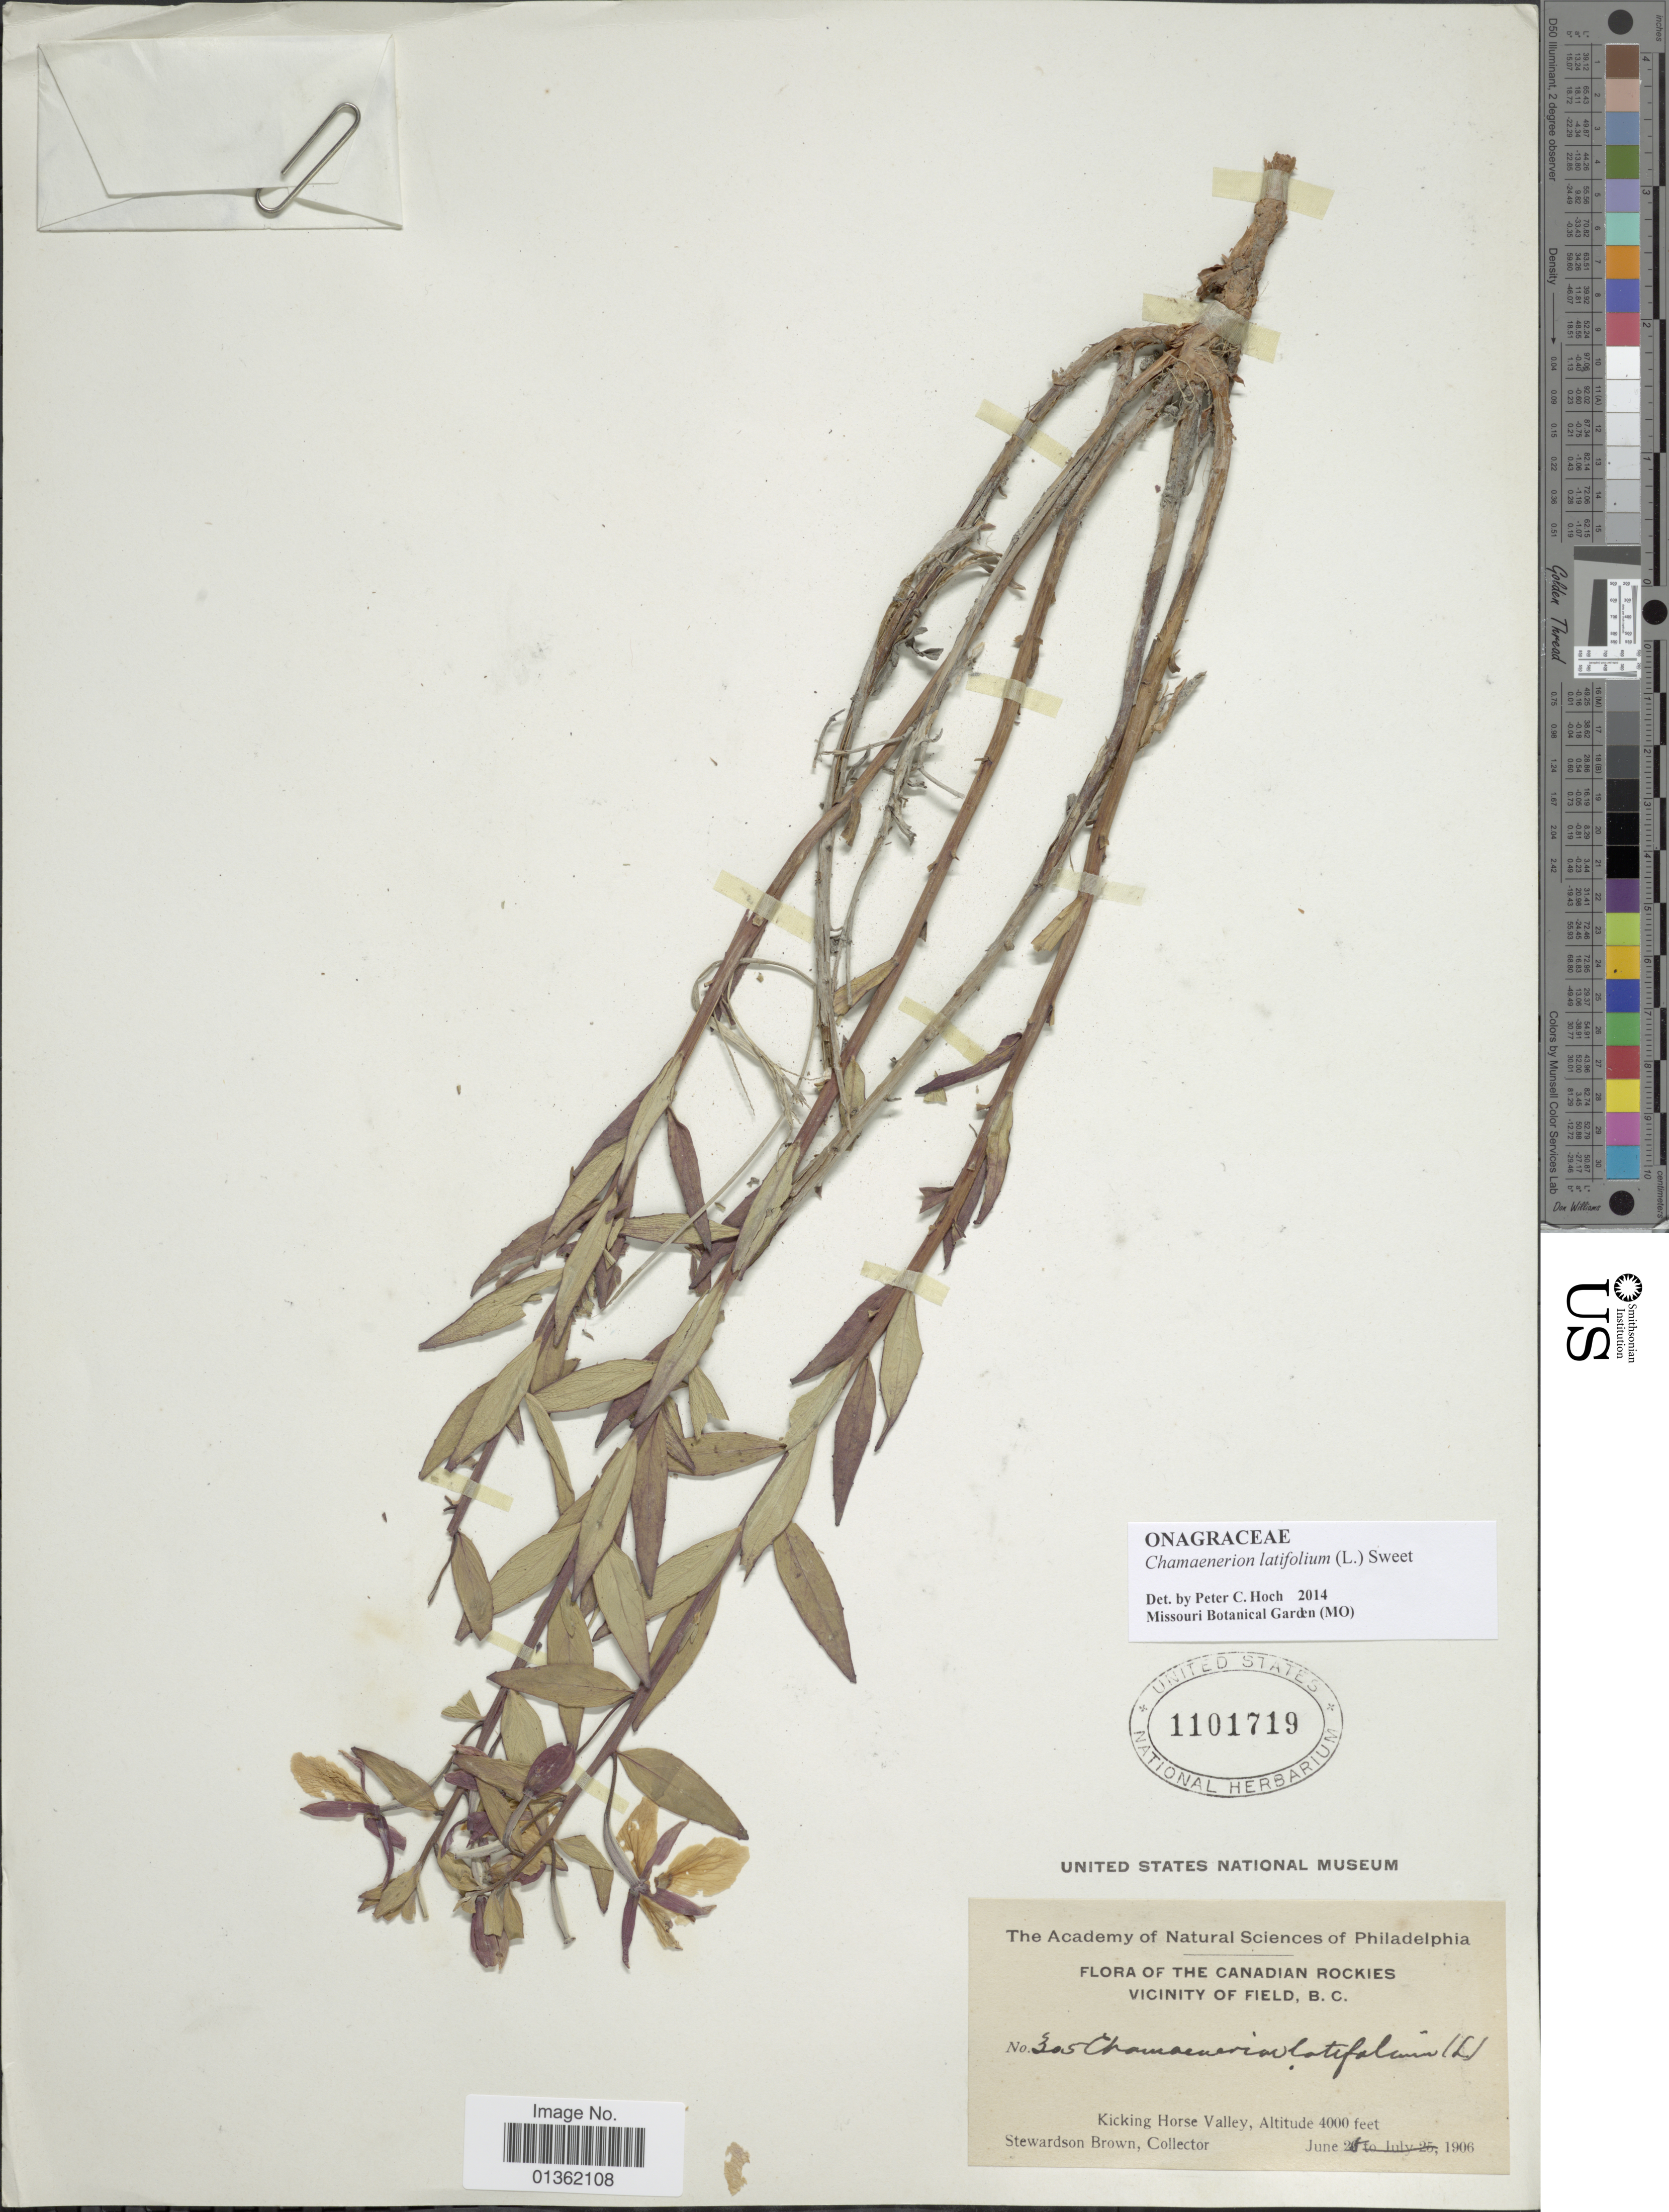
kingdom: Plantae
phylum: Tracheophyta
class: Magnoliopsida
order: Myrtales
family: Onagraceae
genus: Chamaenerion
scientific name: Chamaenerion latifolium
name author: (L.) Th. Fr. & Lange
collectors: S. Brown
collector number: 305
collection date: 1906-06-25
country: Canada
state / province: British Columbia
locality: Canadian Rockies. Vicinity of Field, B.C. Kicking Horse Valley.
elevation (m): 1219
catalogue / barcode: US 1101719